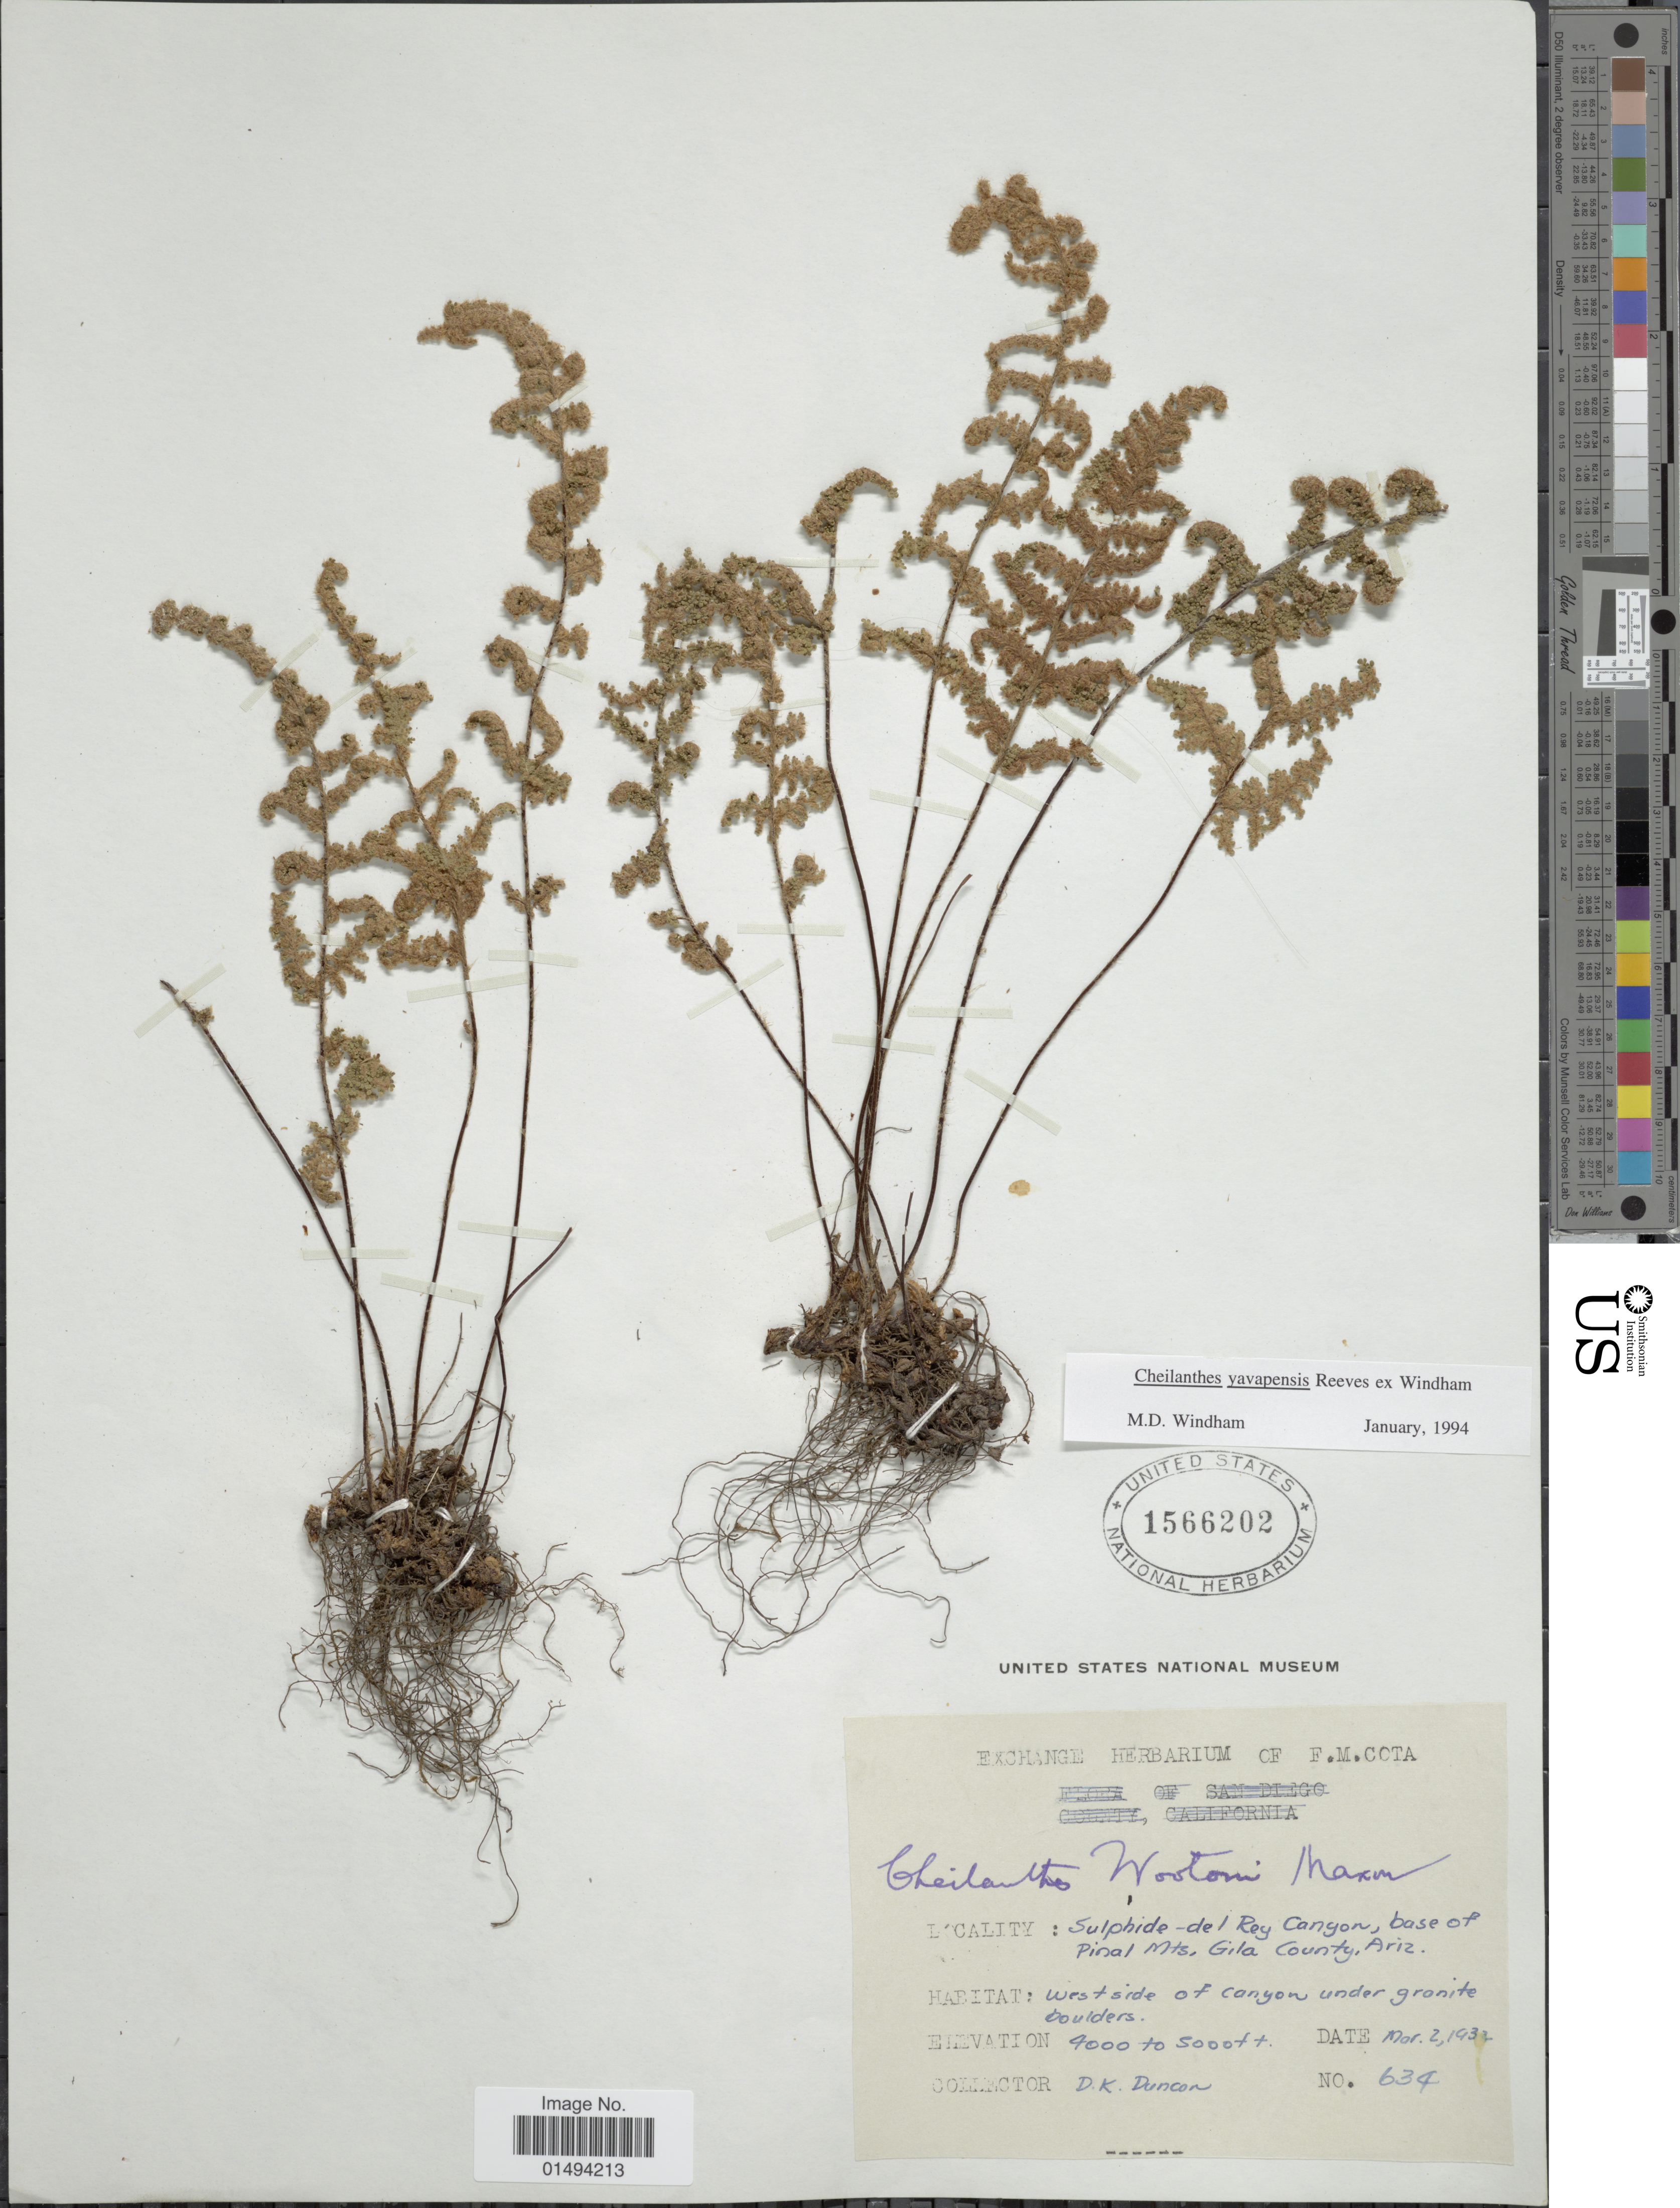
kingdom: Plantae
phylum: Tracheophyta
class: Polypodiopsida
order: Polypodiales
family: Pteridaceae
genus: Myriopteris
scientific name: Myriopteris yavapensis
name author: (T. Reeves ex Windham) Grusz & Windham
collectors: D. Duncan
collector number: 634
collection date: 1932-03-02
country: United States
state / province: Arizona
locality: Sulphide - del Rey Canyon, base of Pinal Mts. Gila County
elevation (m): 1219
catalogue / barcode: US 1566202